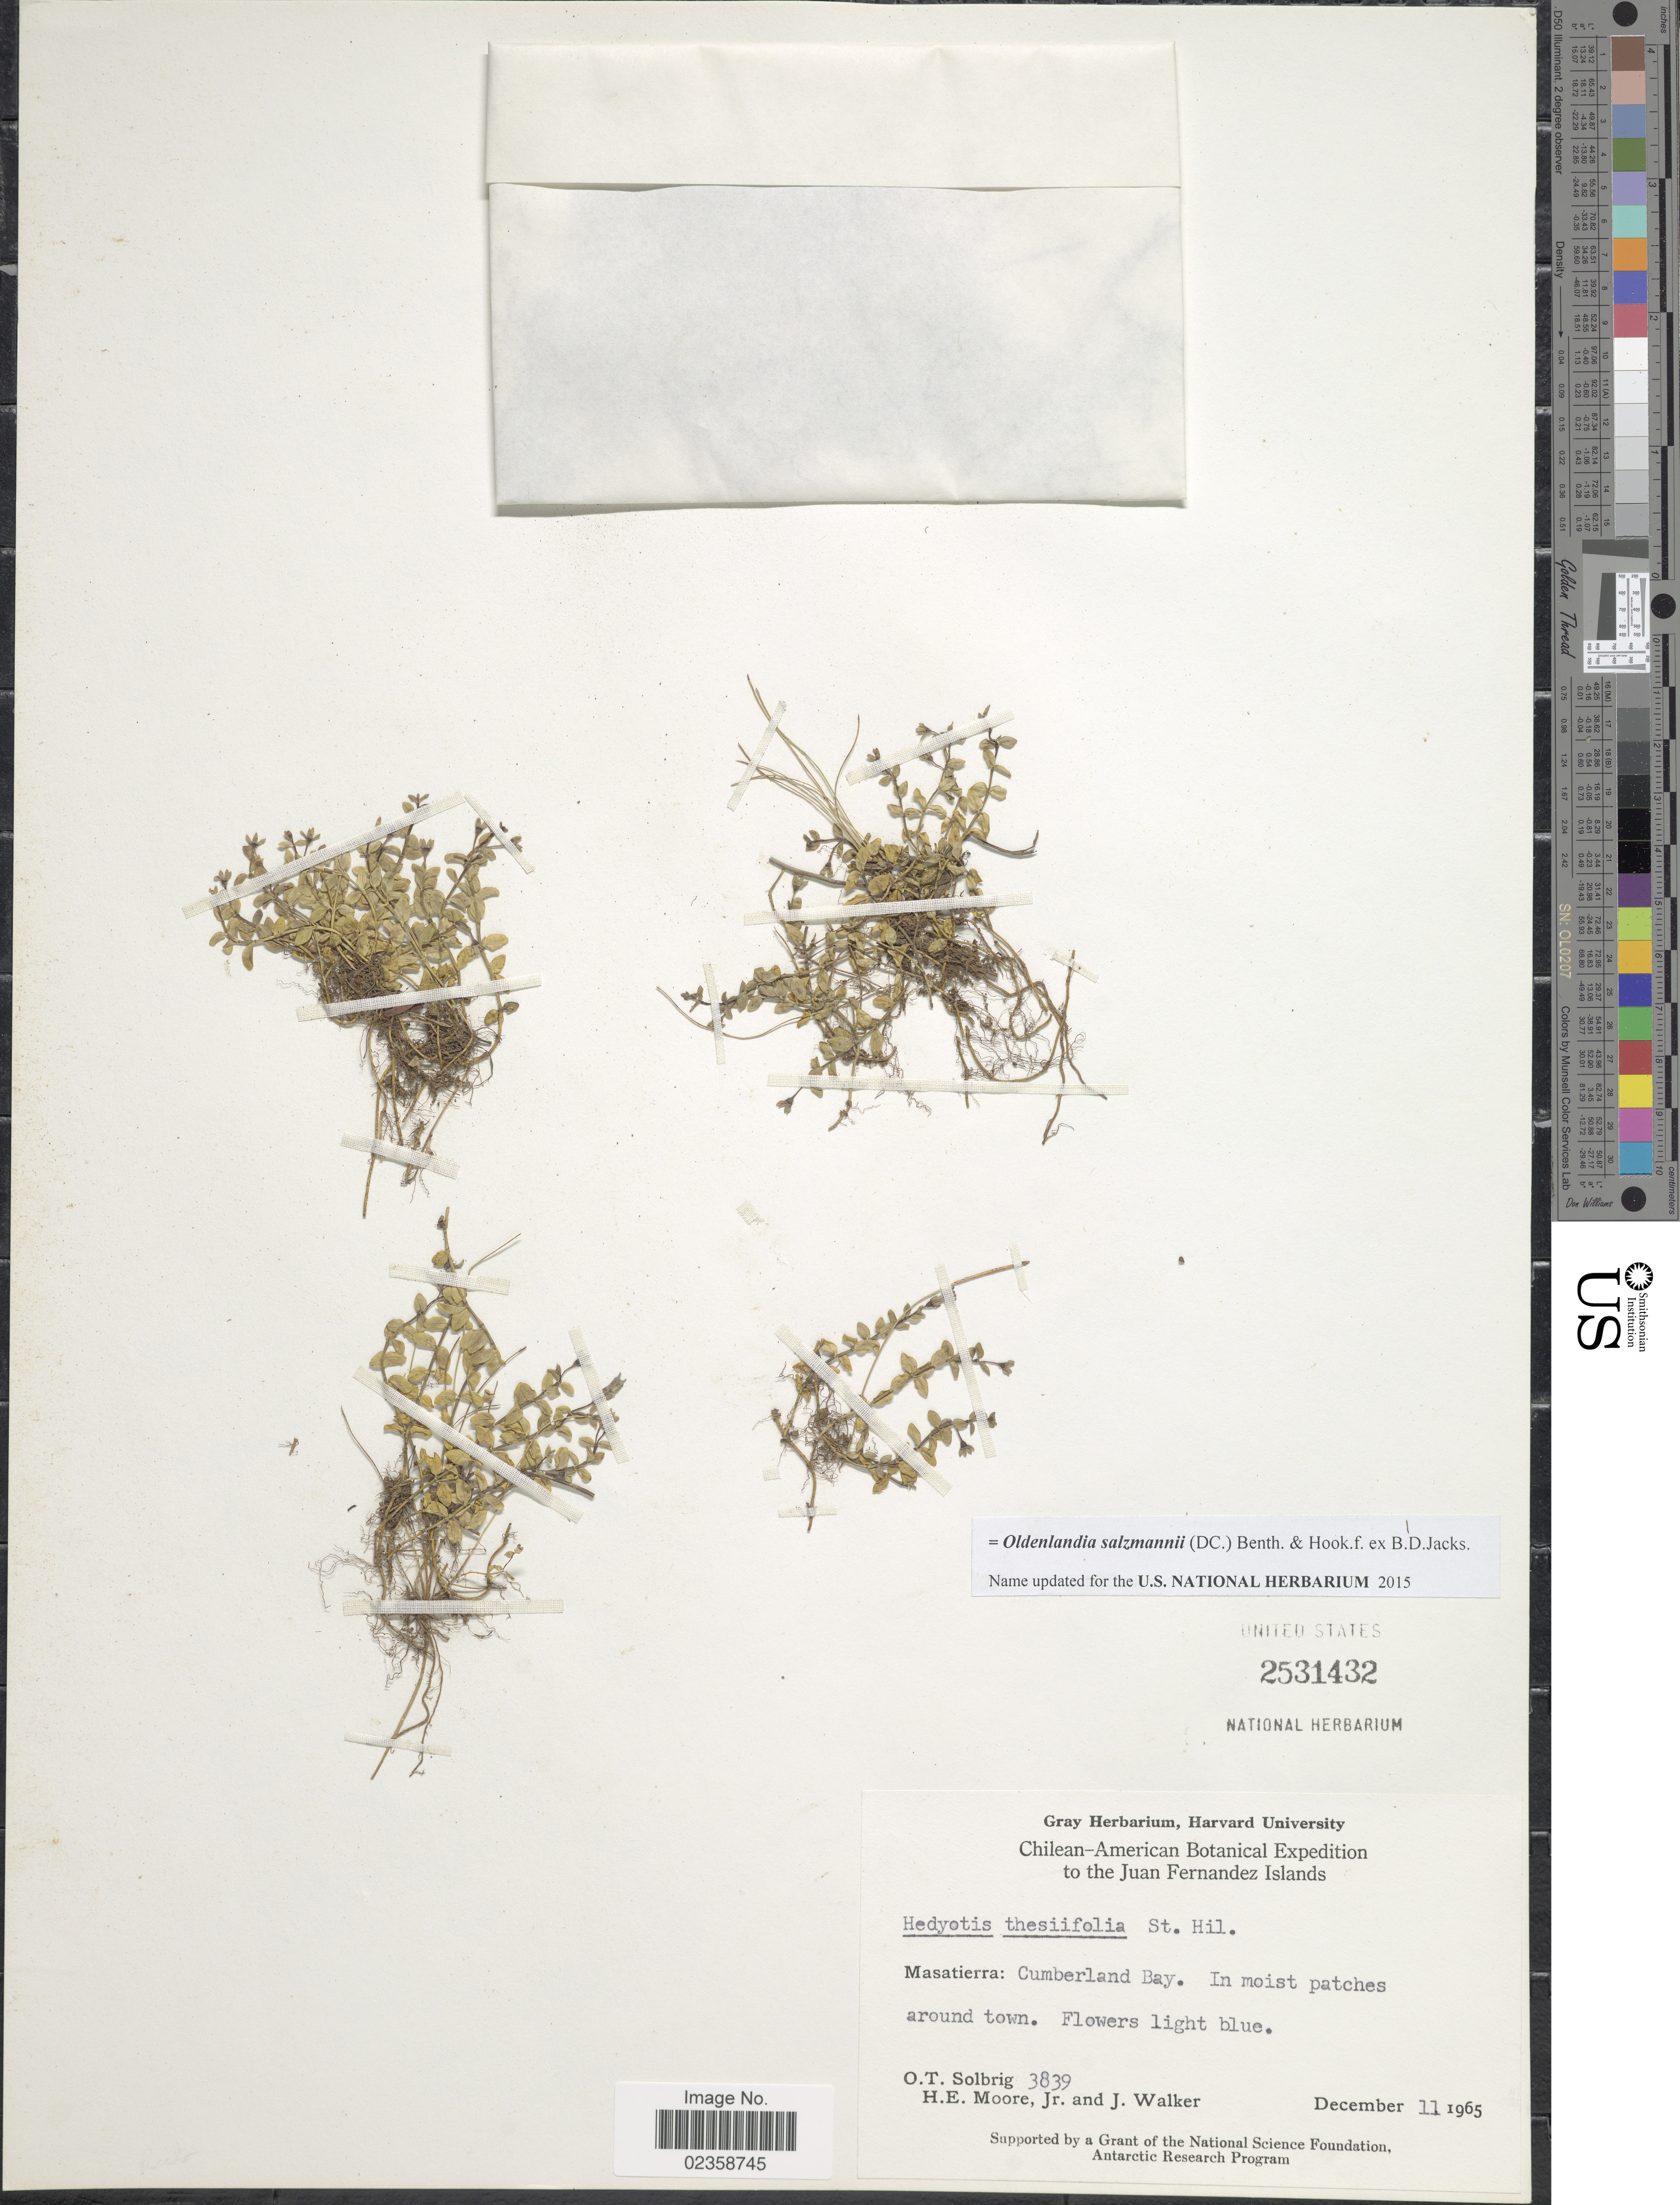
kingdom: Plantae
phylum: Tracheophyta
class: Magnoliopsida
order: Gentianales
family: Rubiaceae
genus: Oldenlandia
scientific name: Oldenlandia salzmannii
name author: (DC.) Benth. & Hook. f. ex B.D. Jacks.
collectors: O. T. Solbrig, H. Moore & J. Walker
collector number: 3839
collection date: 1965-12-11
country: Chile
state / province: Valparaíso (V)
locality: Juan Fernandez Islands. Masatierra: Cumberland Bay. In mois patches around town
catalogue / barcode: US 2531432